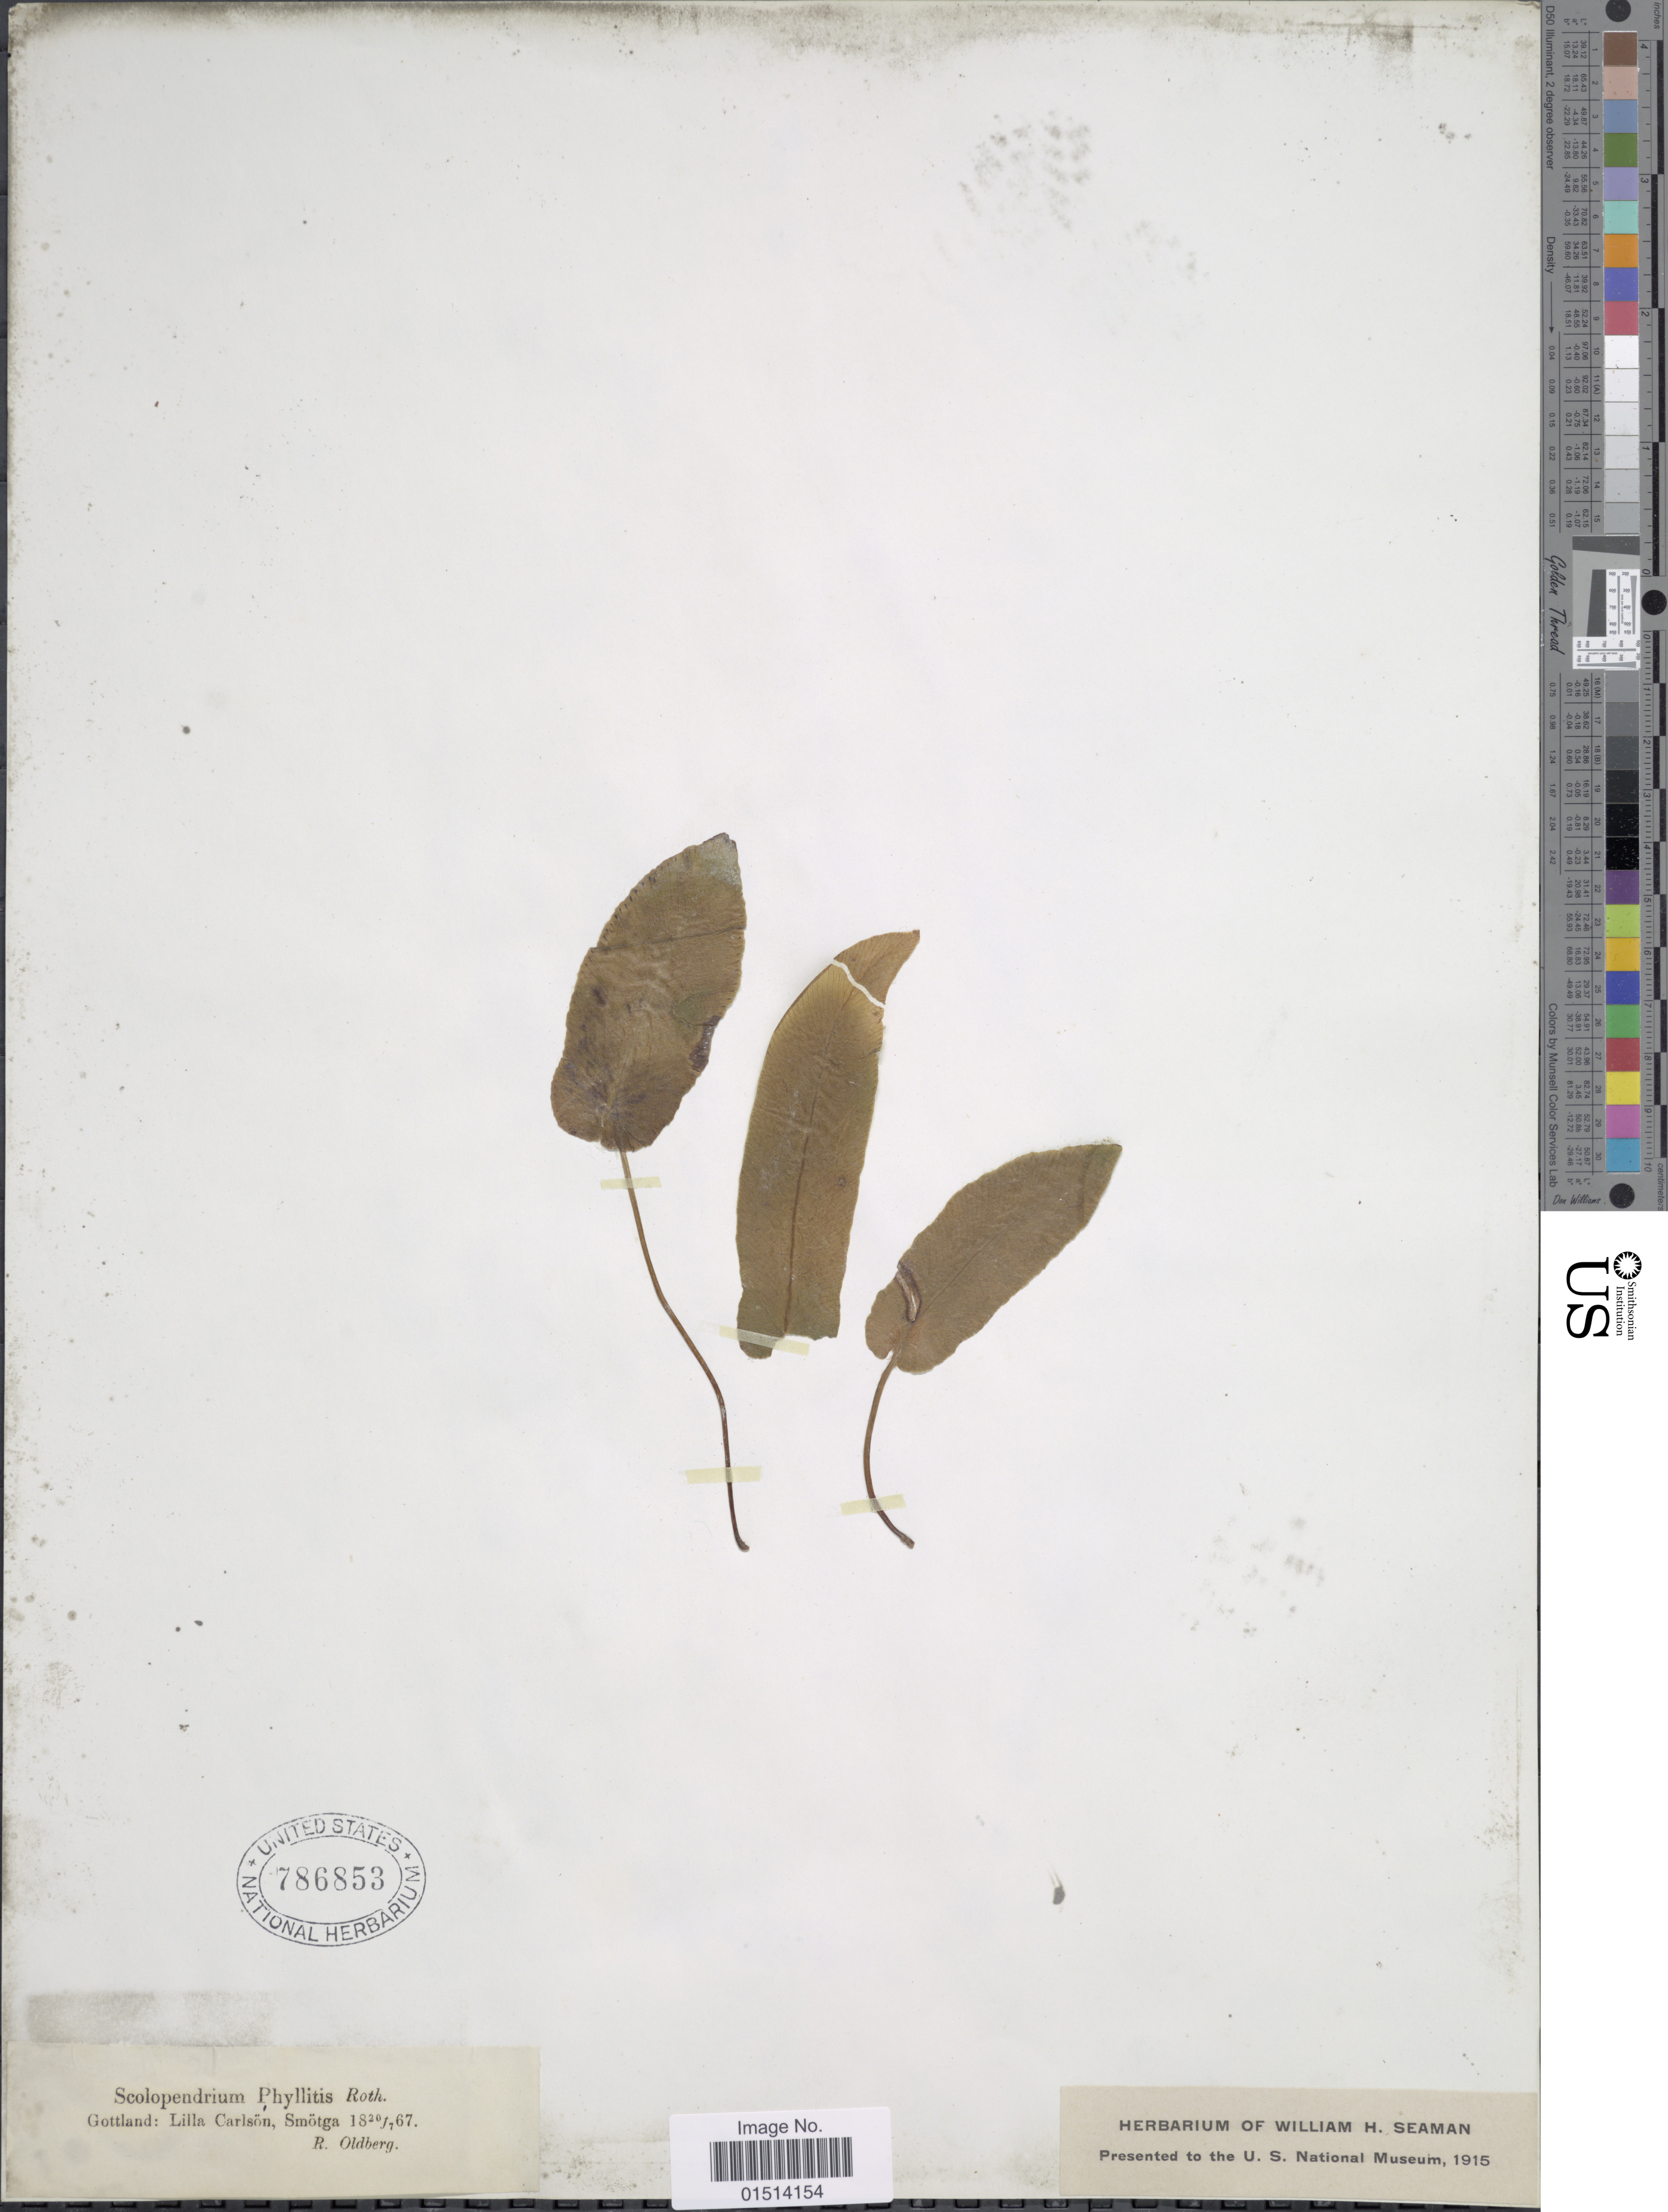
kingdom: Plantae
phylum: Tracheophyta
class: Polypodiopsida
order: Polypodiales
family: Aspleniaceae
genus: Asplenium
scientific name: Asplenium scolopendrium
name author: Sm.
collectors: R. Oldberg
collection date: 1867-07-20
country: Sweden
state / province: Gotland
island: Gotland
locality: Gottland: Lilla Carlson, Smotga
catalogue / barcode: US 786853